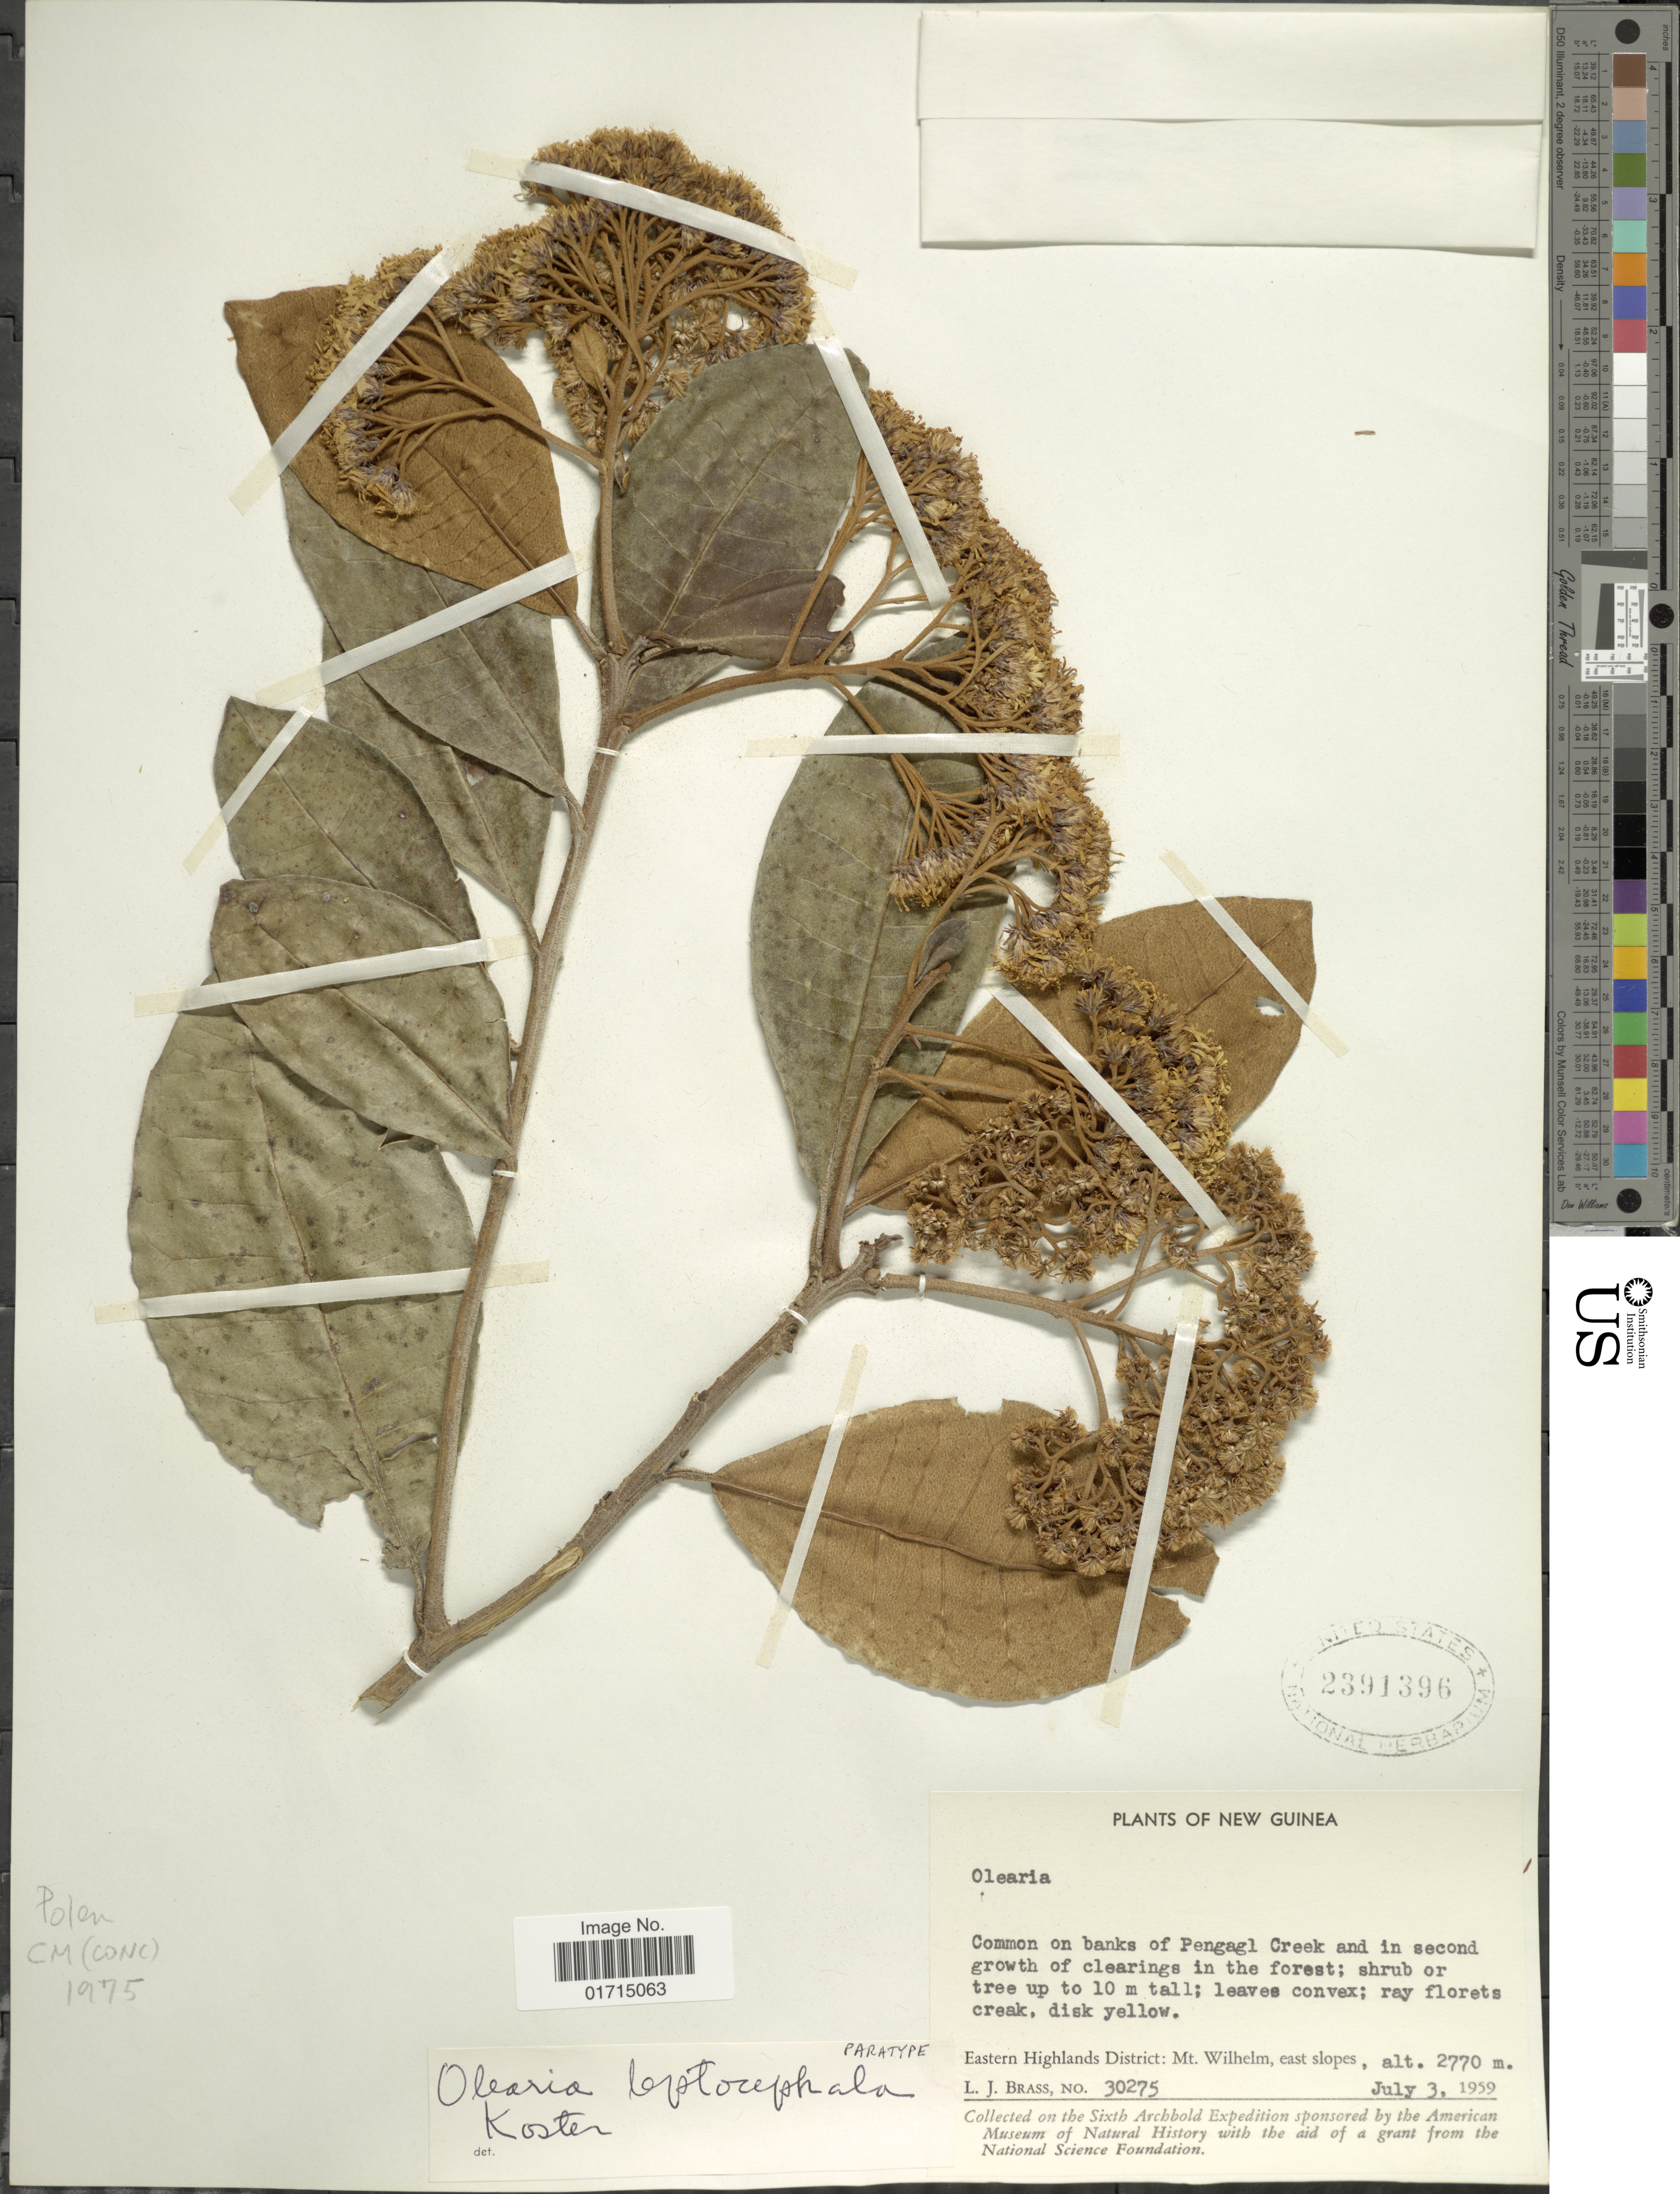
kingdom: Plantae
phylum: Tracheophyta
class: Magnoliopsida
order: Asterales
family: Asteraceae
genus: Olearia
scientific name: Olearia leptocephala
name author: J. Kost.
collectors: L. J. Brass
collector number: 30275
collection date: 1959-07-03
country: Papua New Guinea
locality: New Guinea. Eastern Highlands District: Mt. Wilhelm, east slopes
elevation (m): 2770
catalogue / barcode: US 2391396